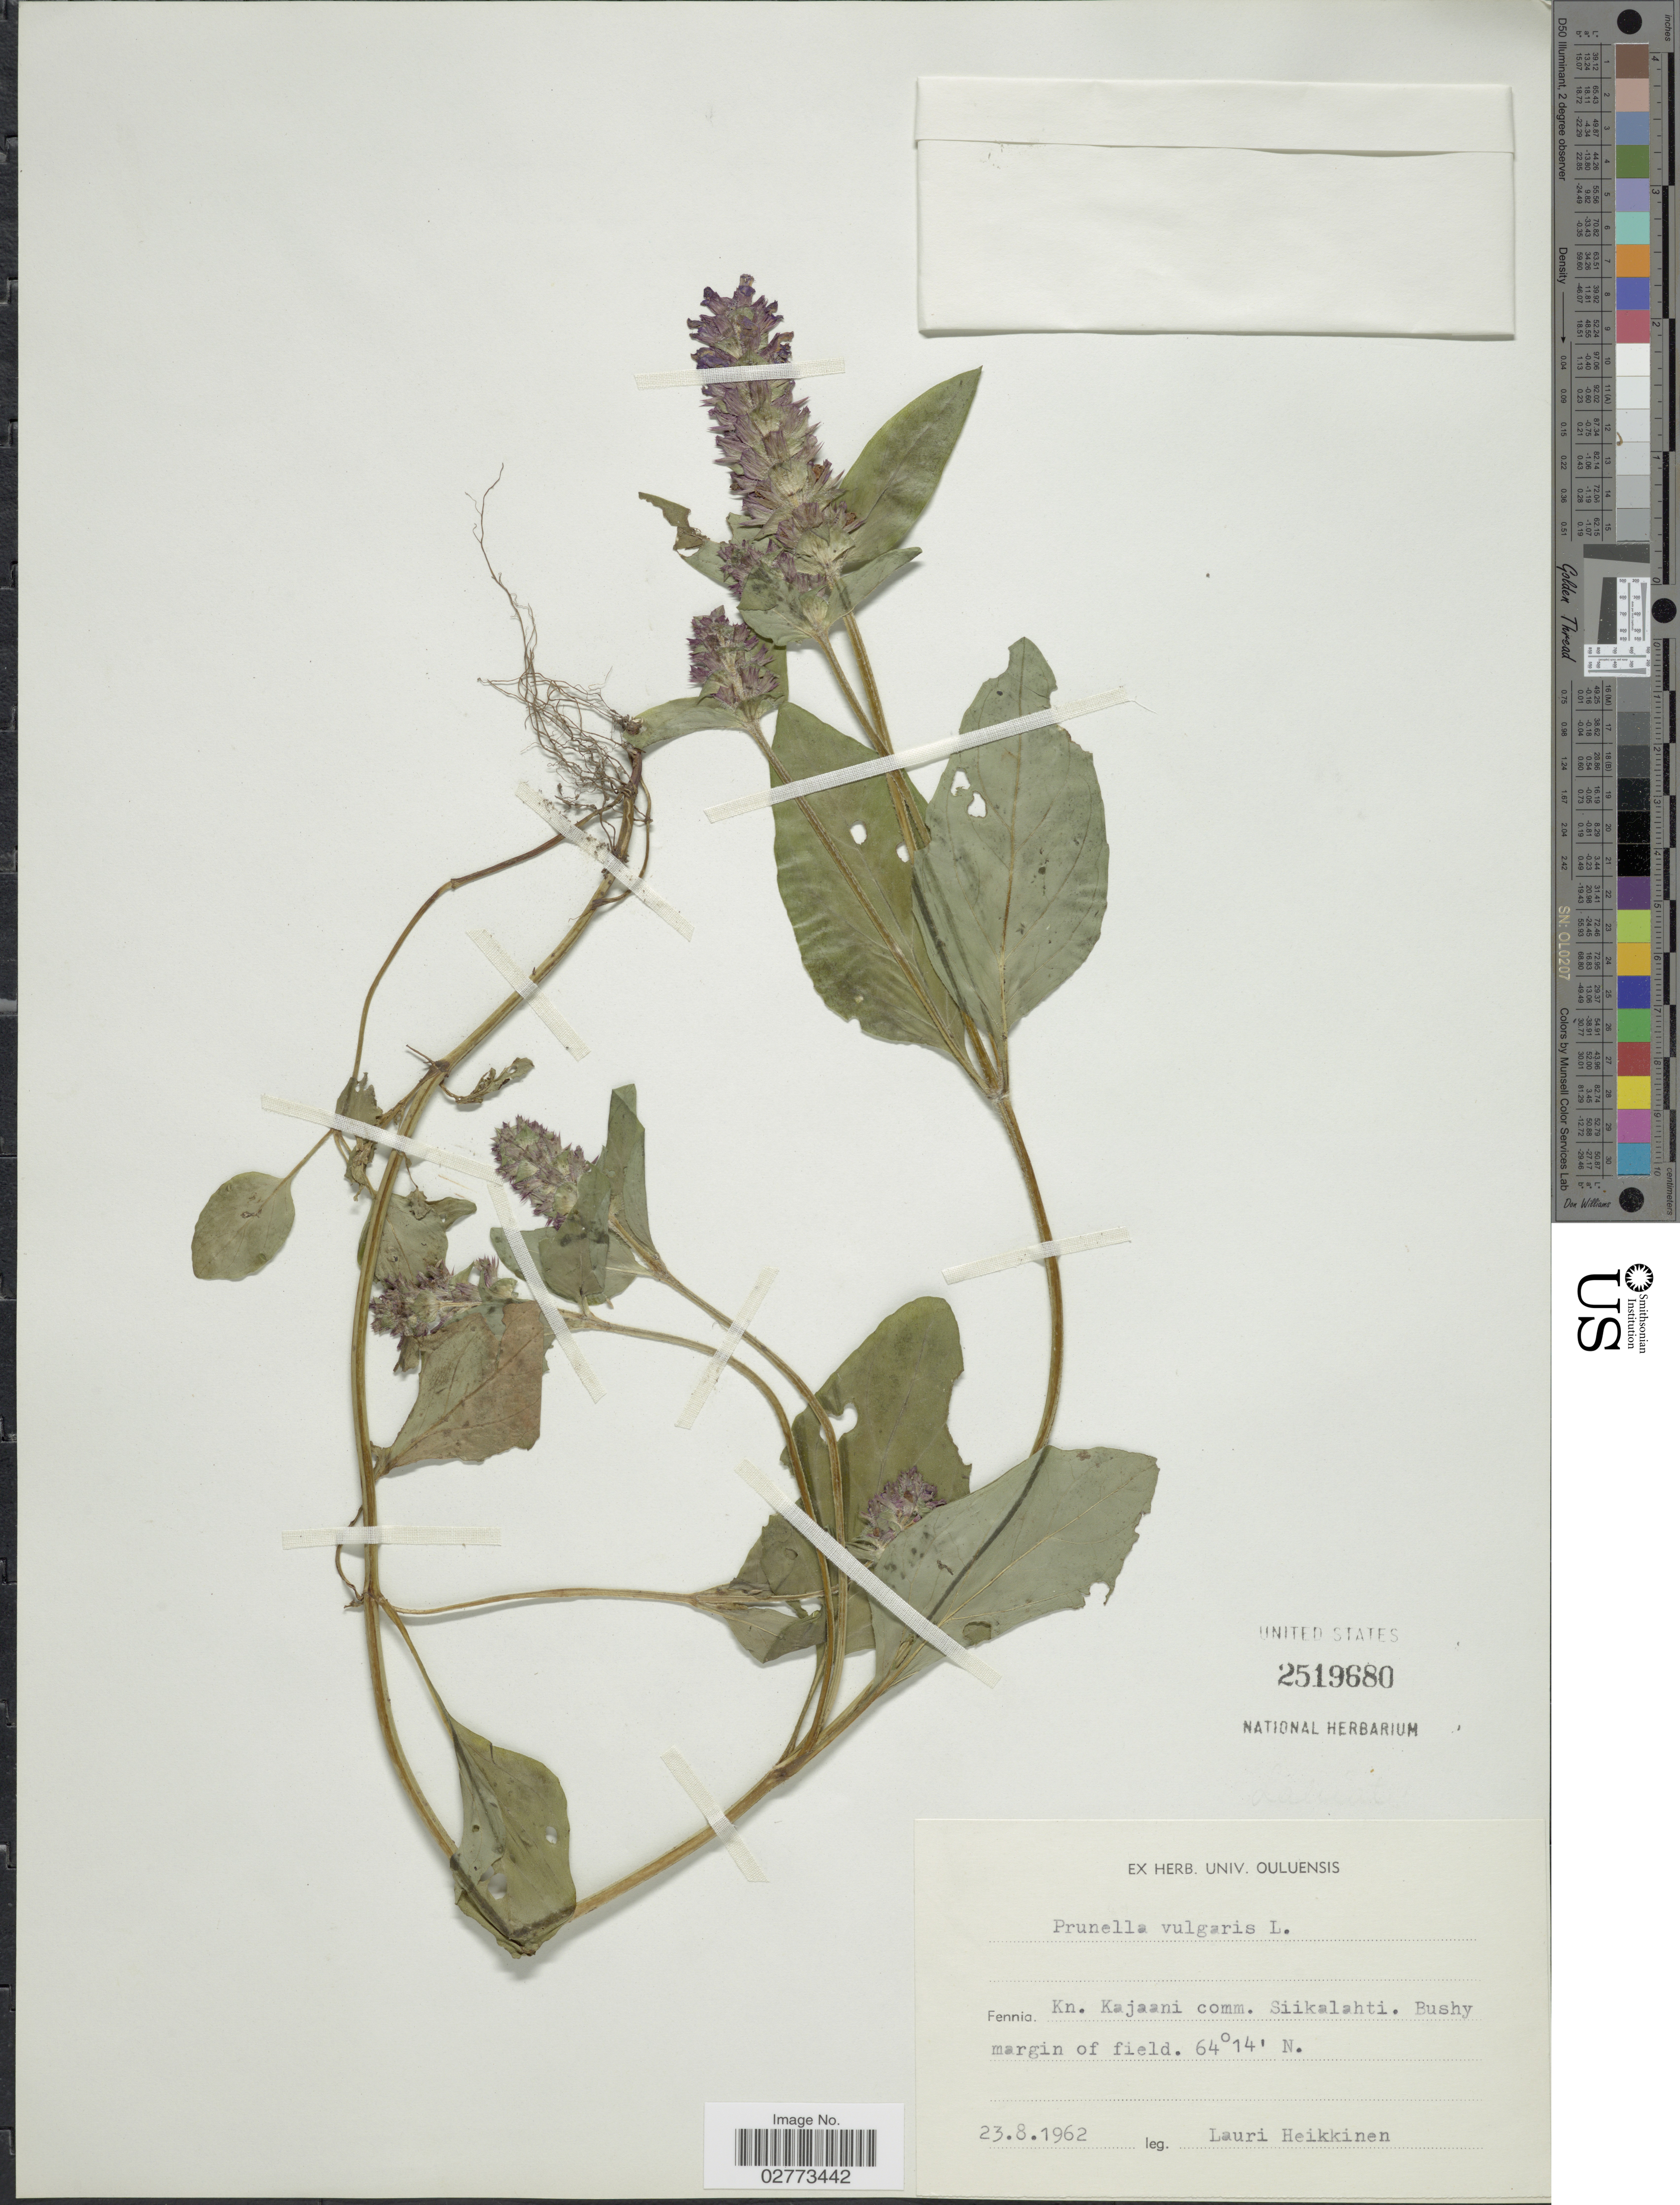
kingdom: Plantae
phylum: Tracheophyta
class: Magnoliopsida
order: Lamiales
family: Lamiaceae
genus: Prunella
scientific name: Prunella vulgaris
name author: L.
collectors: L. Heikkinen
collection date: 1962-08-23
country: Finland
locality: Fennia. Kn. Kajaani comm. Siikalahti.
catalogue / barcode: US 2519680